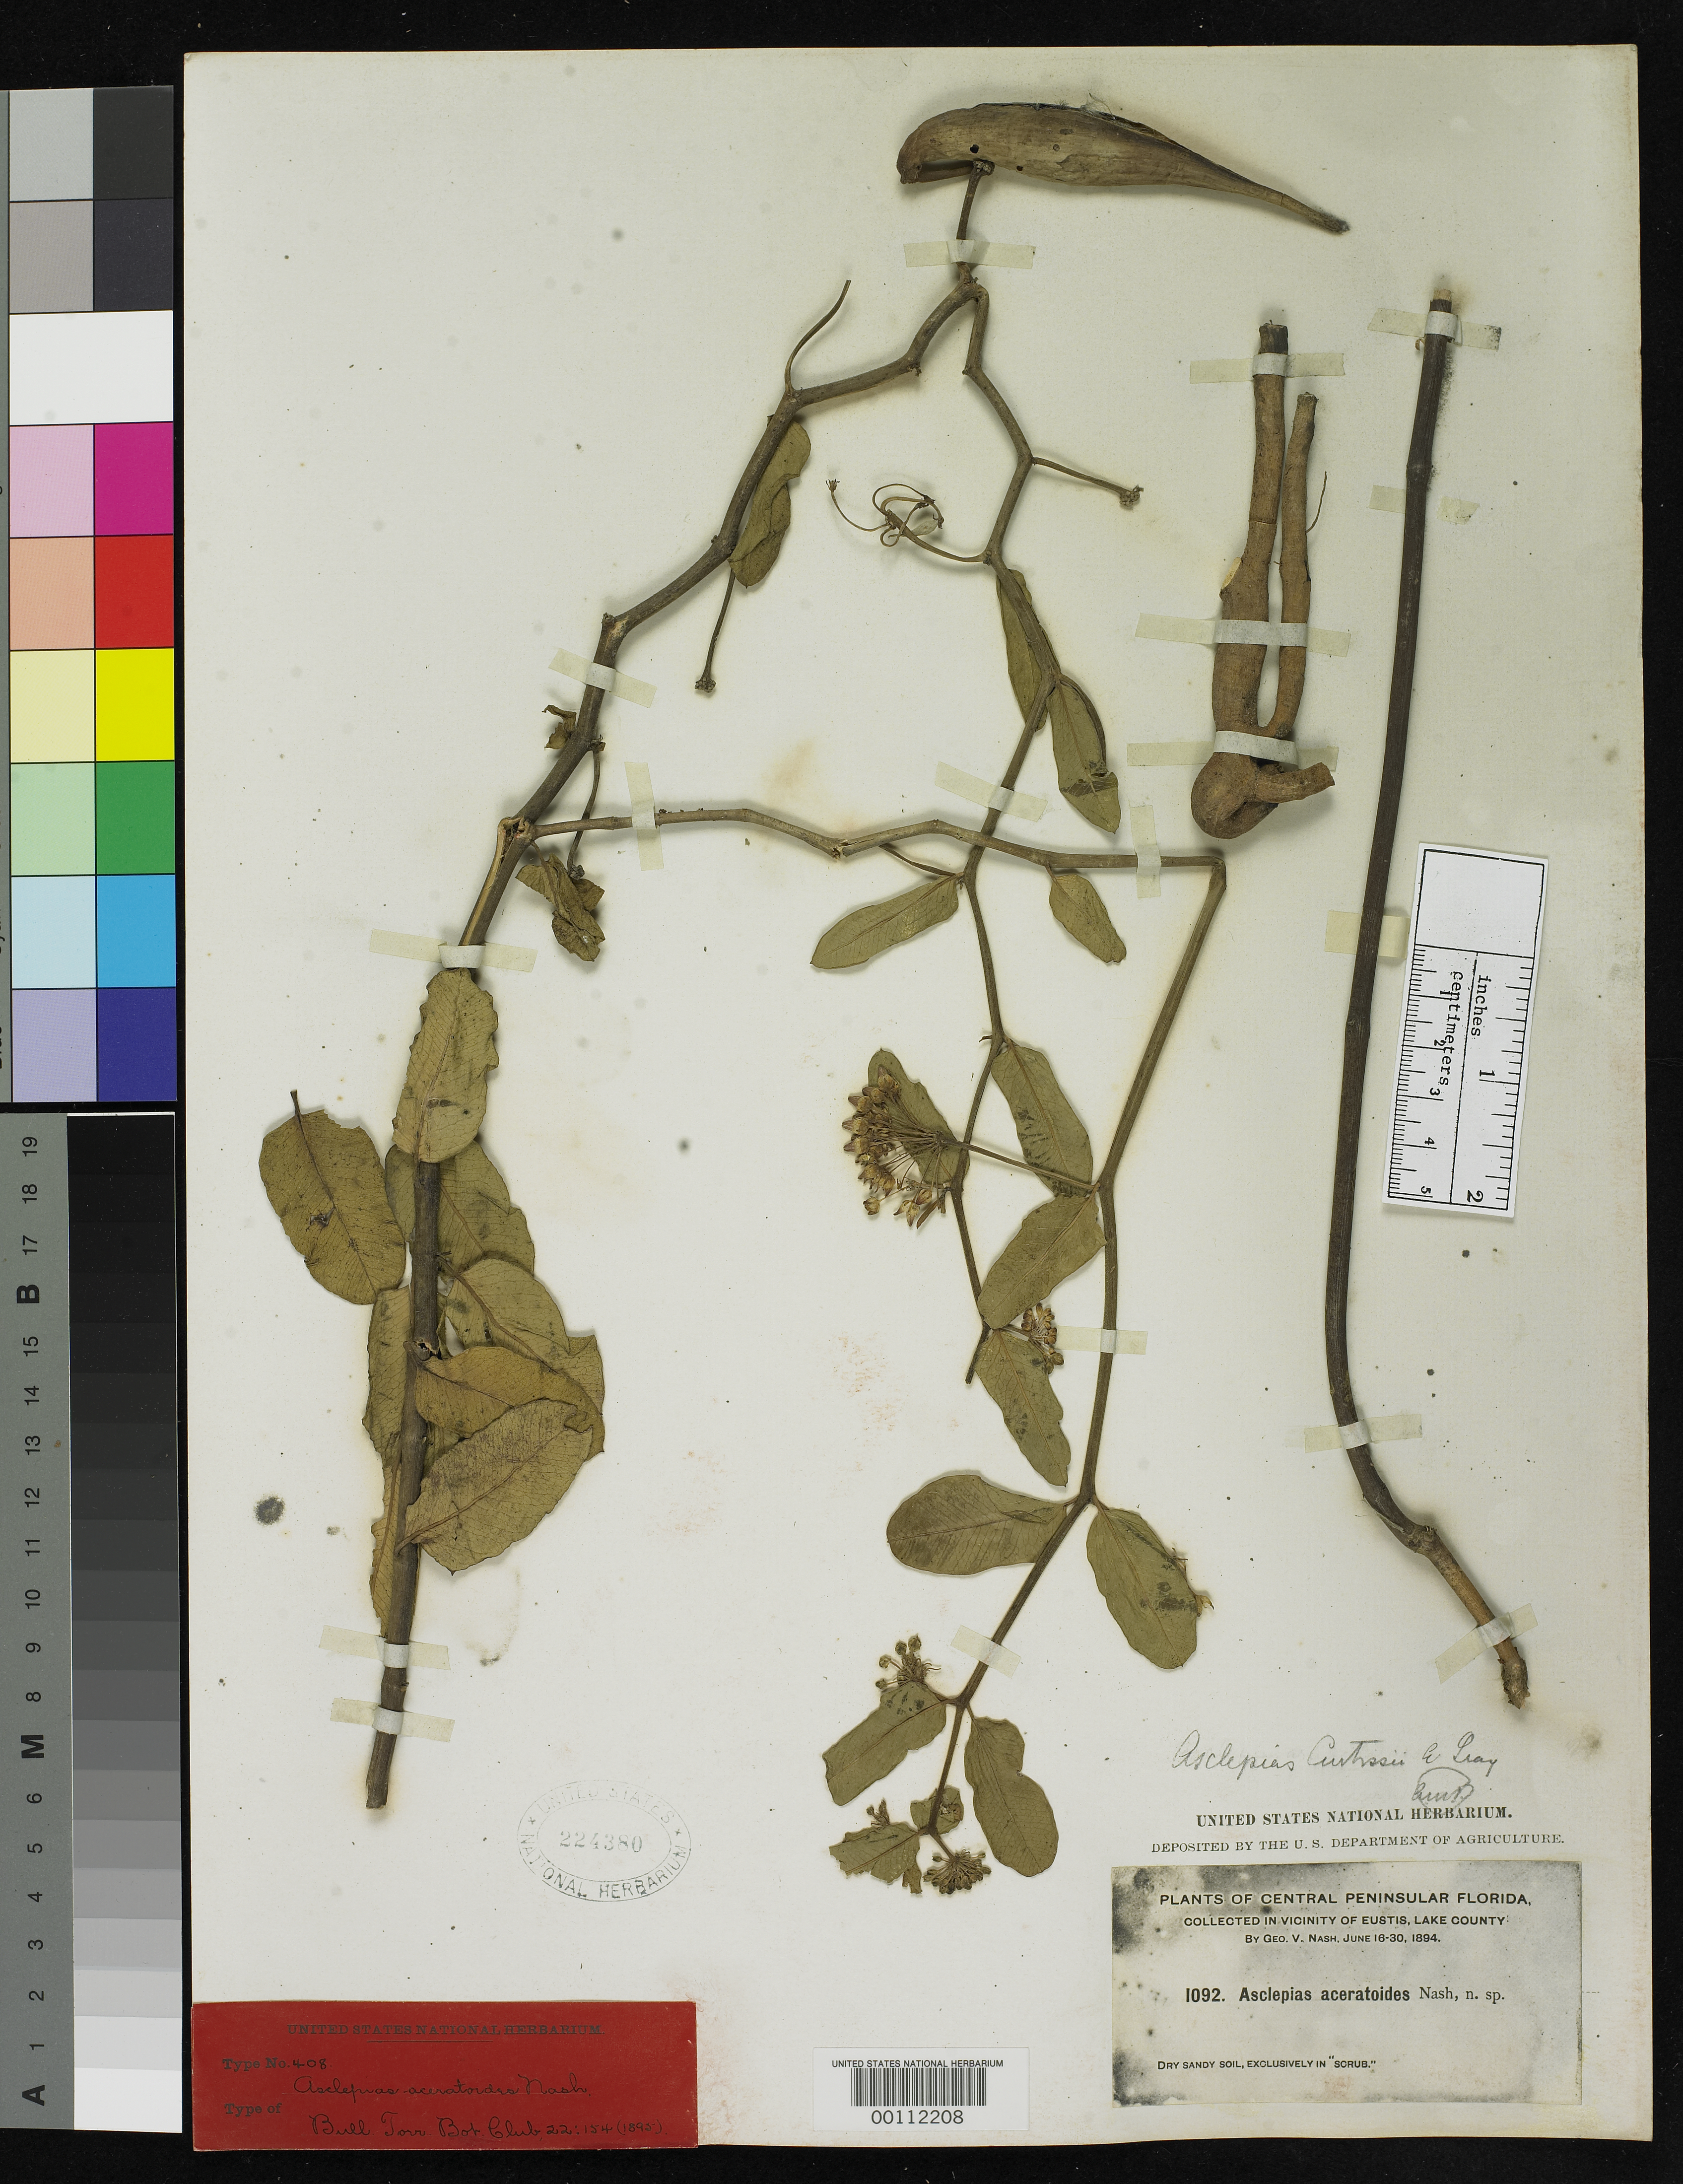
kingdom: Plantae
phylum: Tracheophyta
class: Magnoliopsida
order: Gentianales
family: Apocynaceae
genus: Asclepias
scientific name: Asclepias aceratoides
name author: Nash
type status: Type Collection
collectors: G. V. Nash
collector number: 1092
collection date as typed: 16 Jun 1894 to 30 Jun 1894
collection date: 1894-06-16/1894-06-30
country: United States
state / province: Florida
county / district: Lake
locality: Eustis.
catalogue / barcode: US 224380